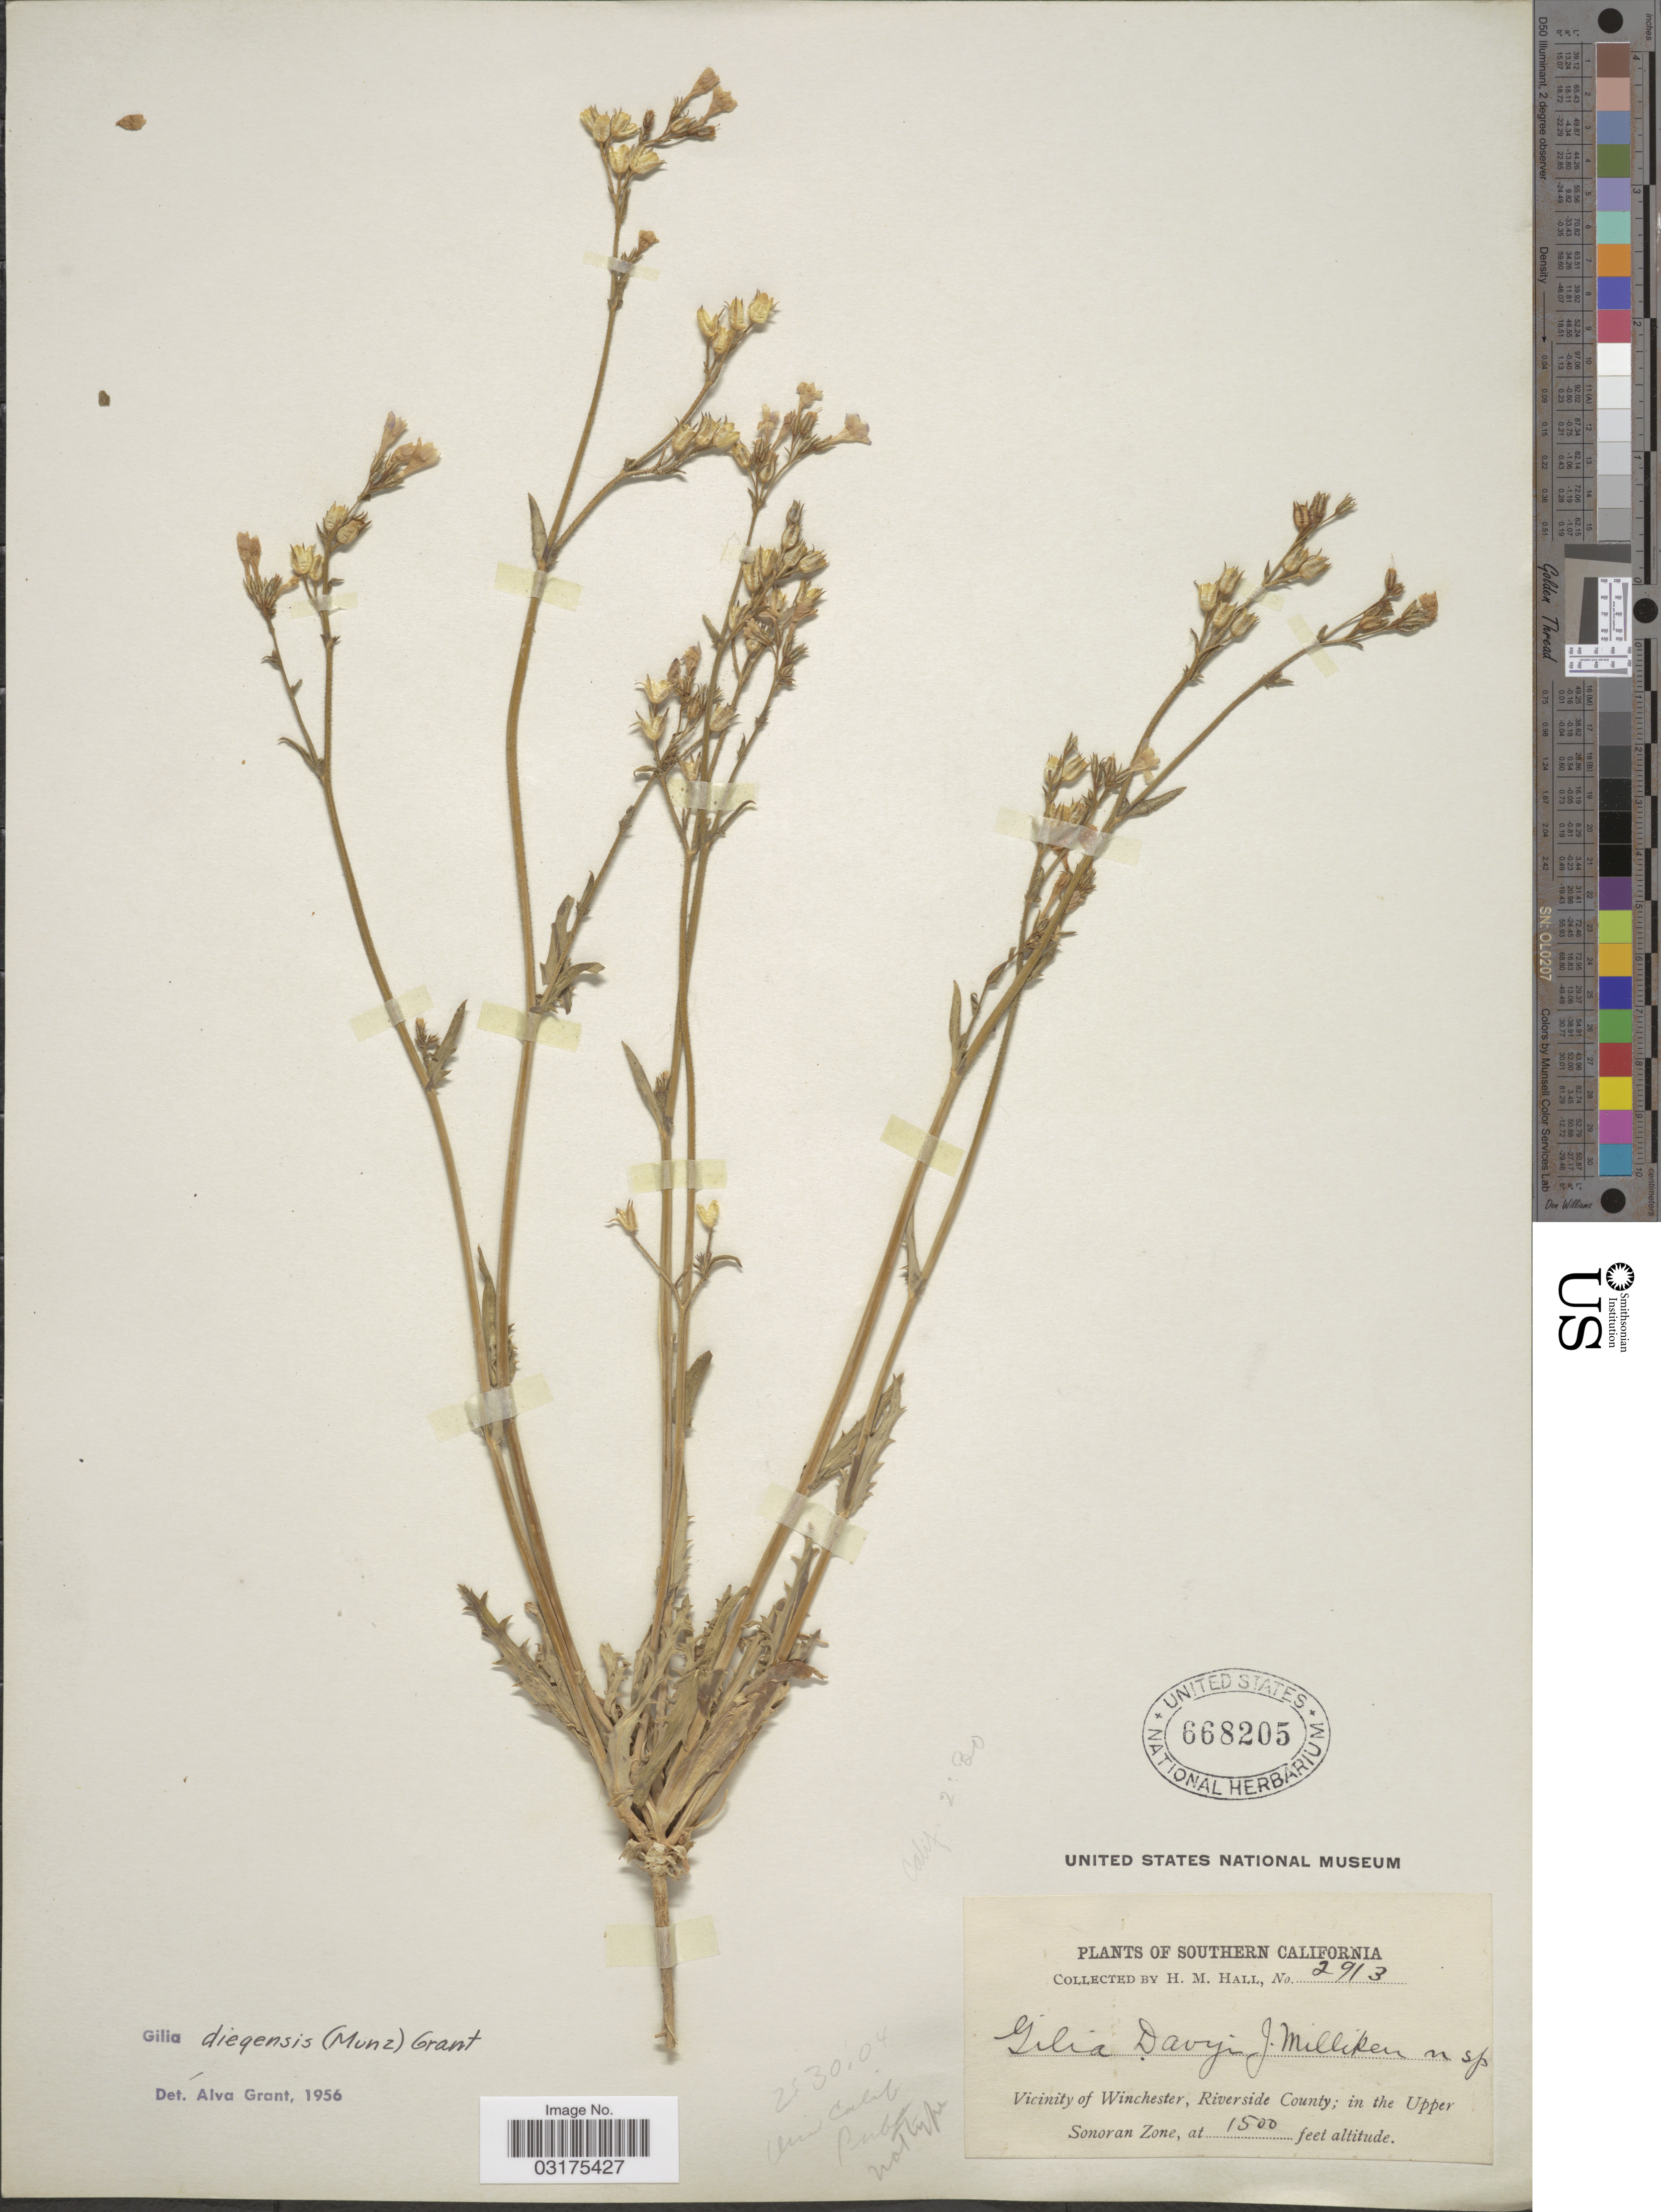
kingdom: Plantae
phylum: Tracheophyta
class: Magnoliopsida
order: Ericales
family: Polemoniaceae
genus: Gilia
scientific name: Gilia diegensis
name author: (Munz) A.D. Grant & V.E. Grant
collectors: H. M. Hall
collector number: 2913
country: United States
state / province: California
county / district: Riverside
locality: Southern California, Vicinity of Winchester, Riverside County; in the Upper Sonoran Zone.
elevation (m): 457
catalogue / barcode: US 668205